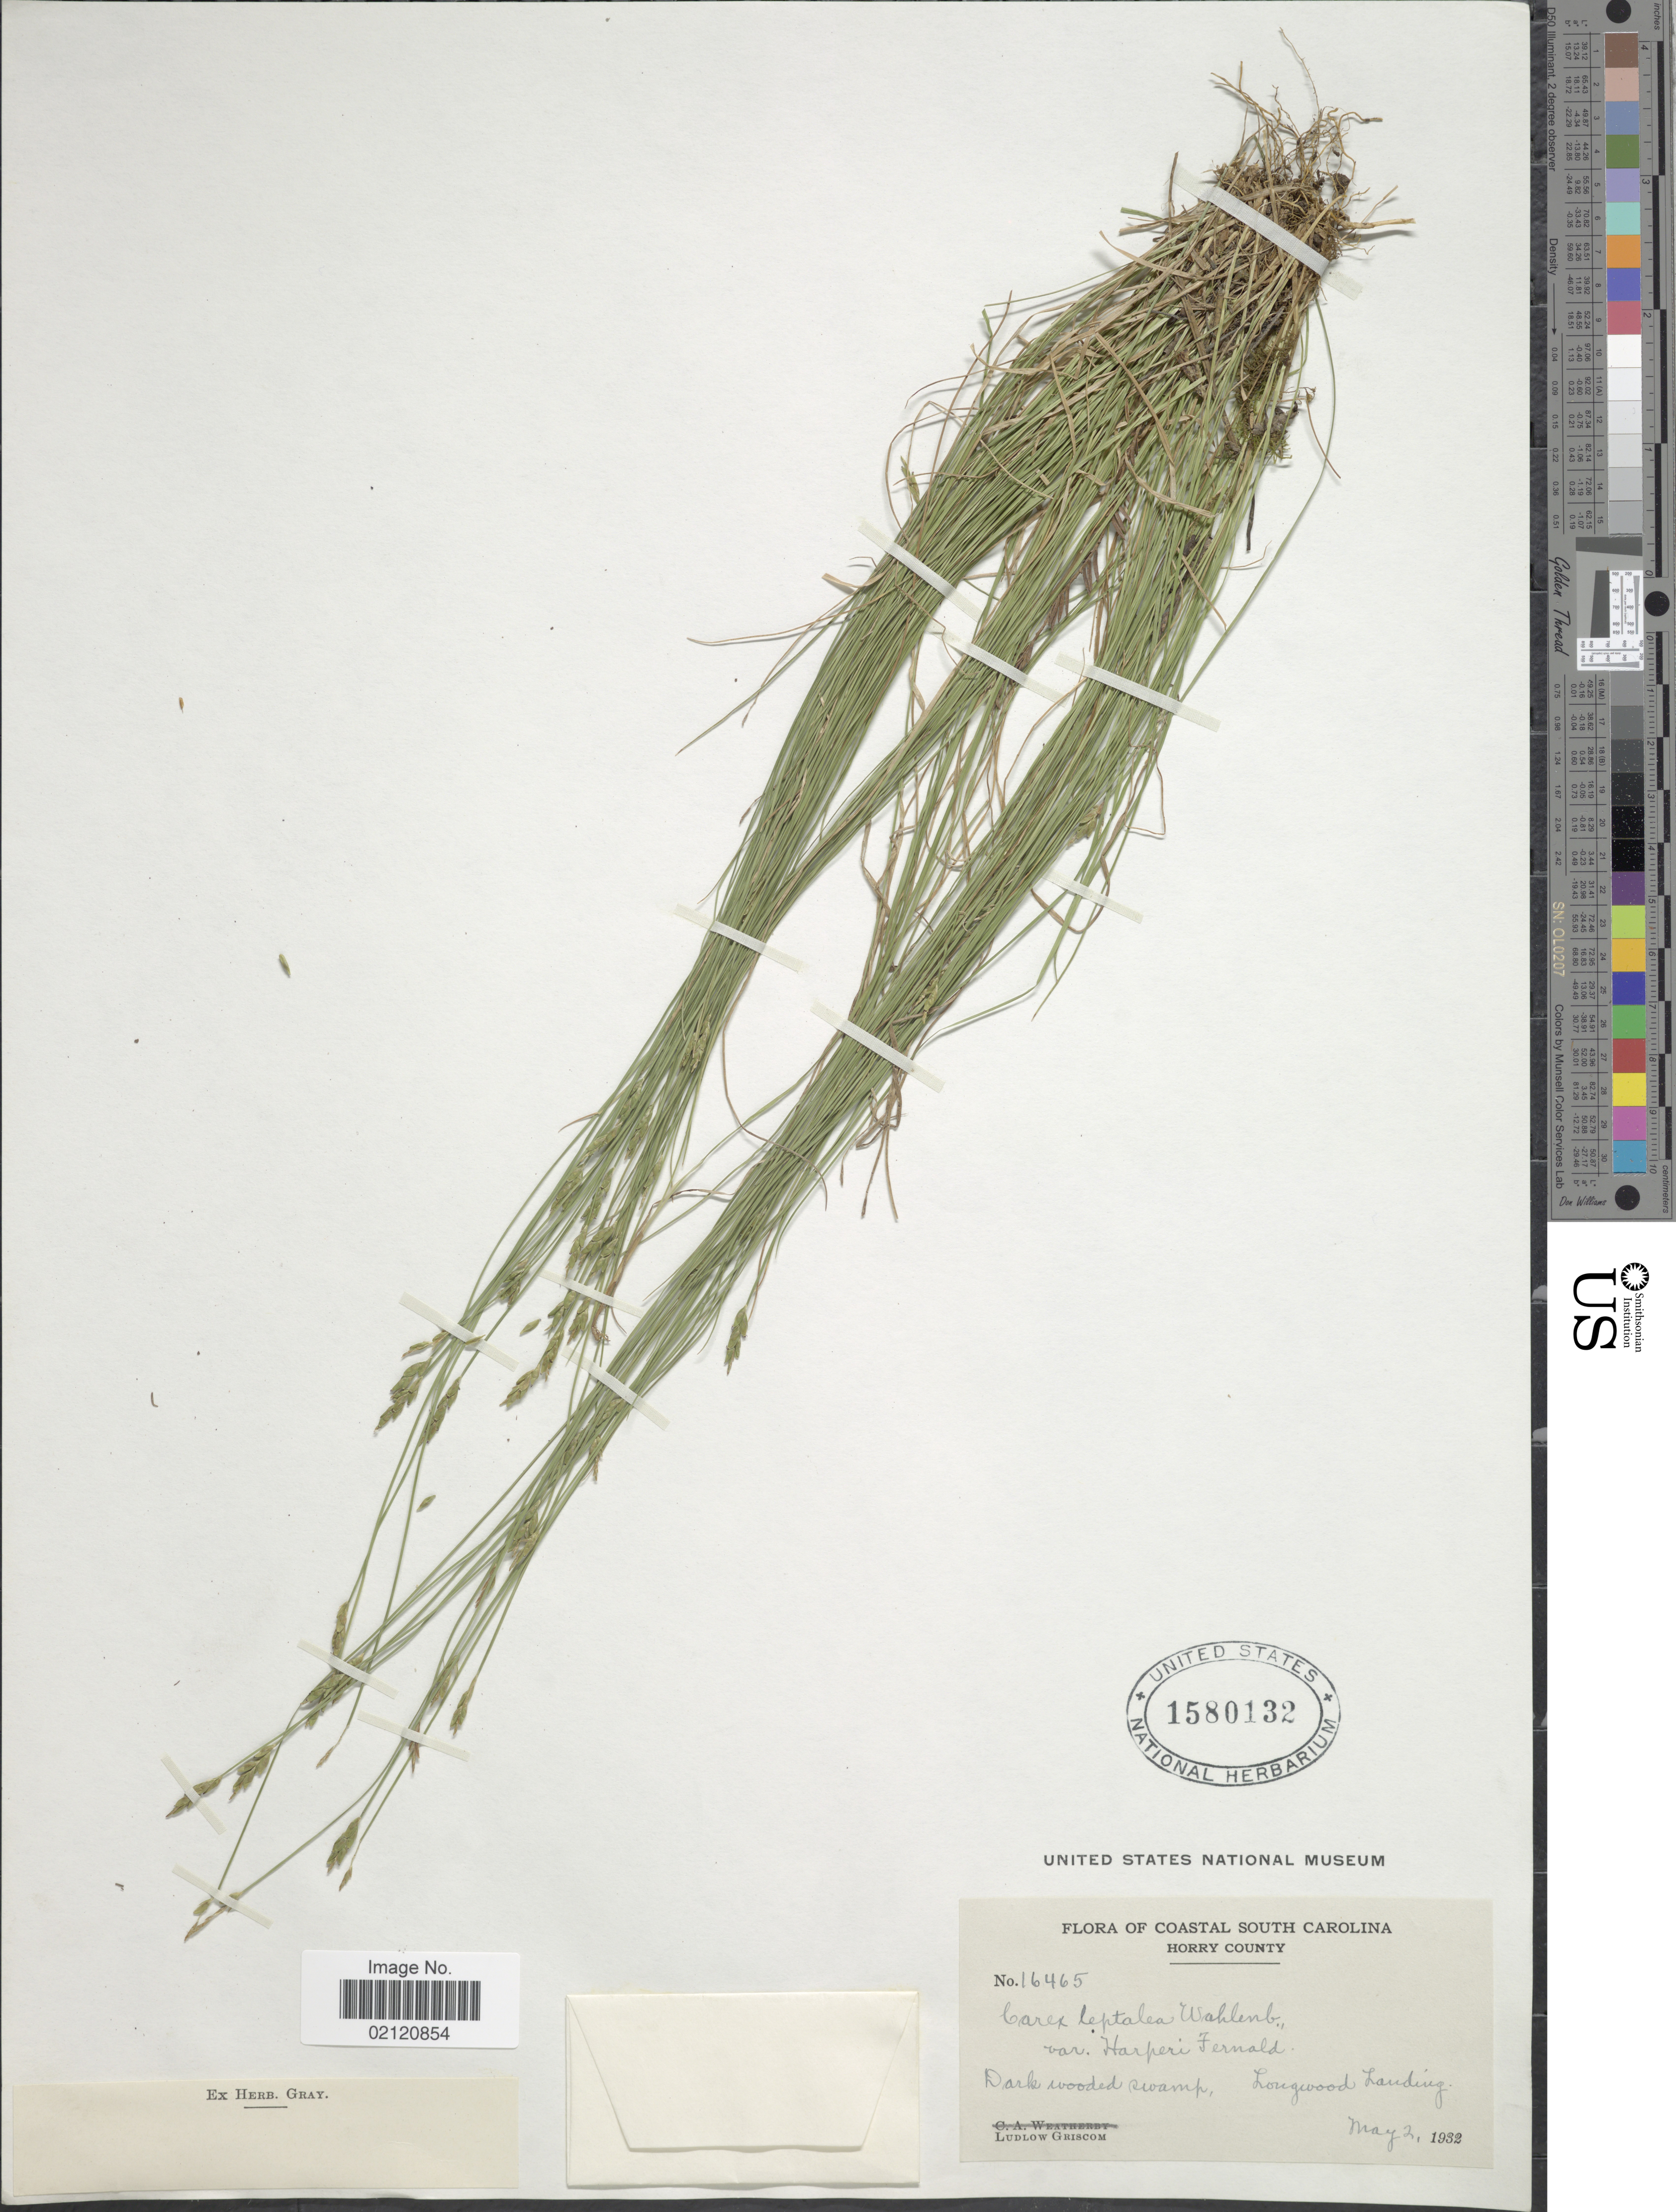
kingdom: Plantae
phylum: Tracheophyta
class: Liliopsida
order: Poales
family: Cyperaceae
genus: Carex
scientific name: Carex leptalea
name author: Wahlenb.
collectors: L. Griscom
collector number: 16465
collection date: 1932-05-02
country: United States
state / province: South Carolina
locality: Coastal South Carolina, Horry County, Longwood Landing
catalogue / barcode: US 1580132